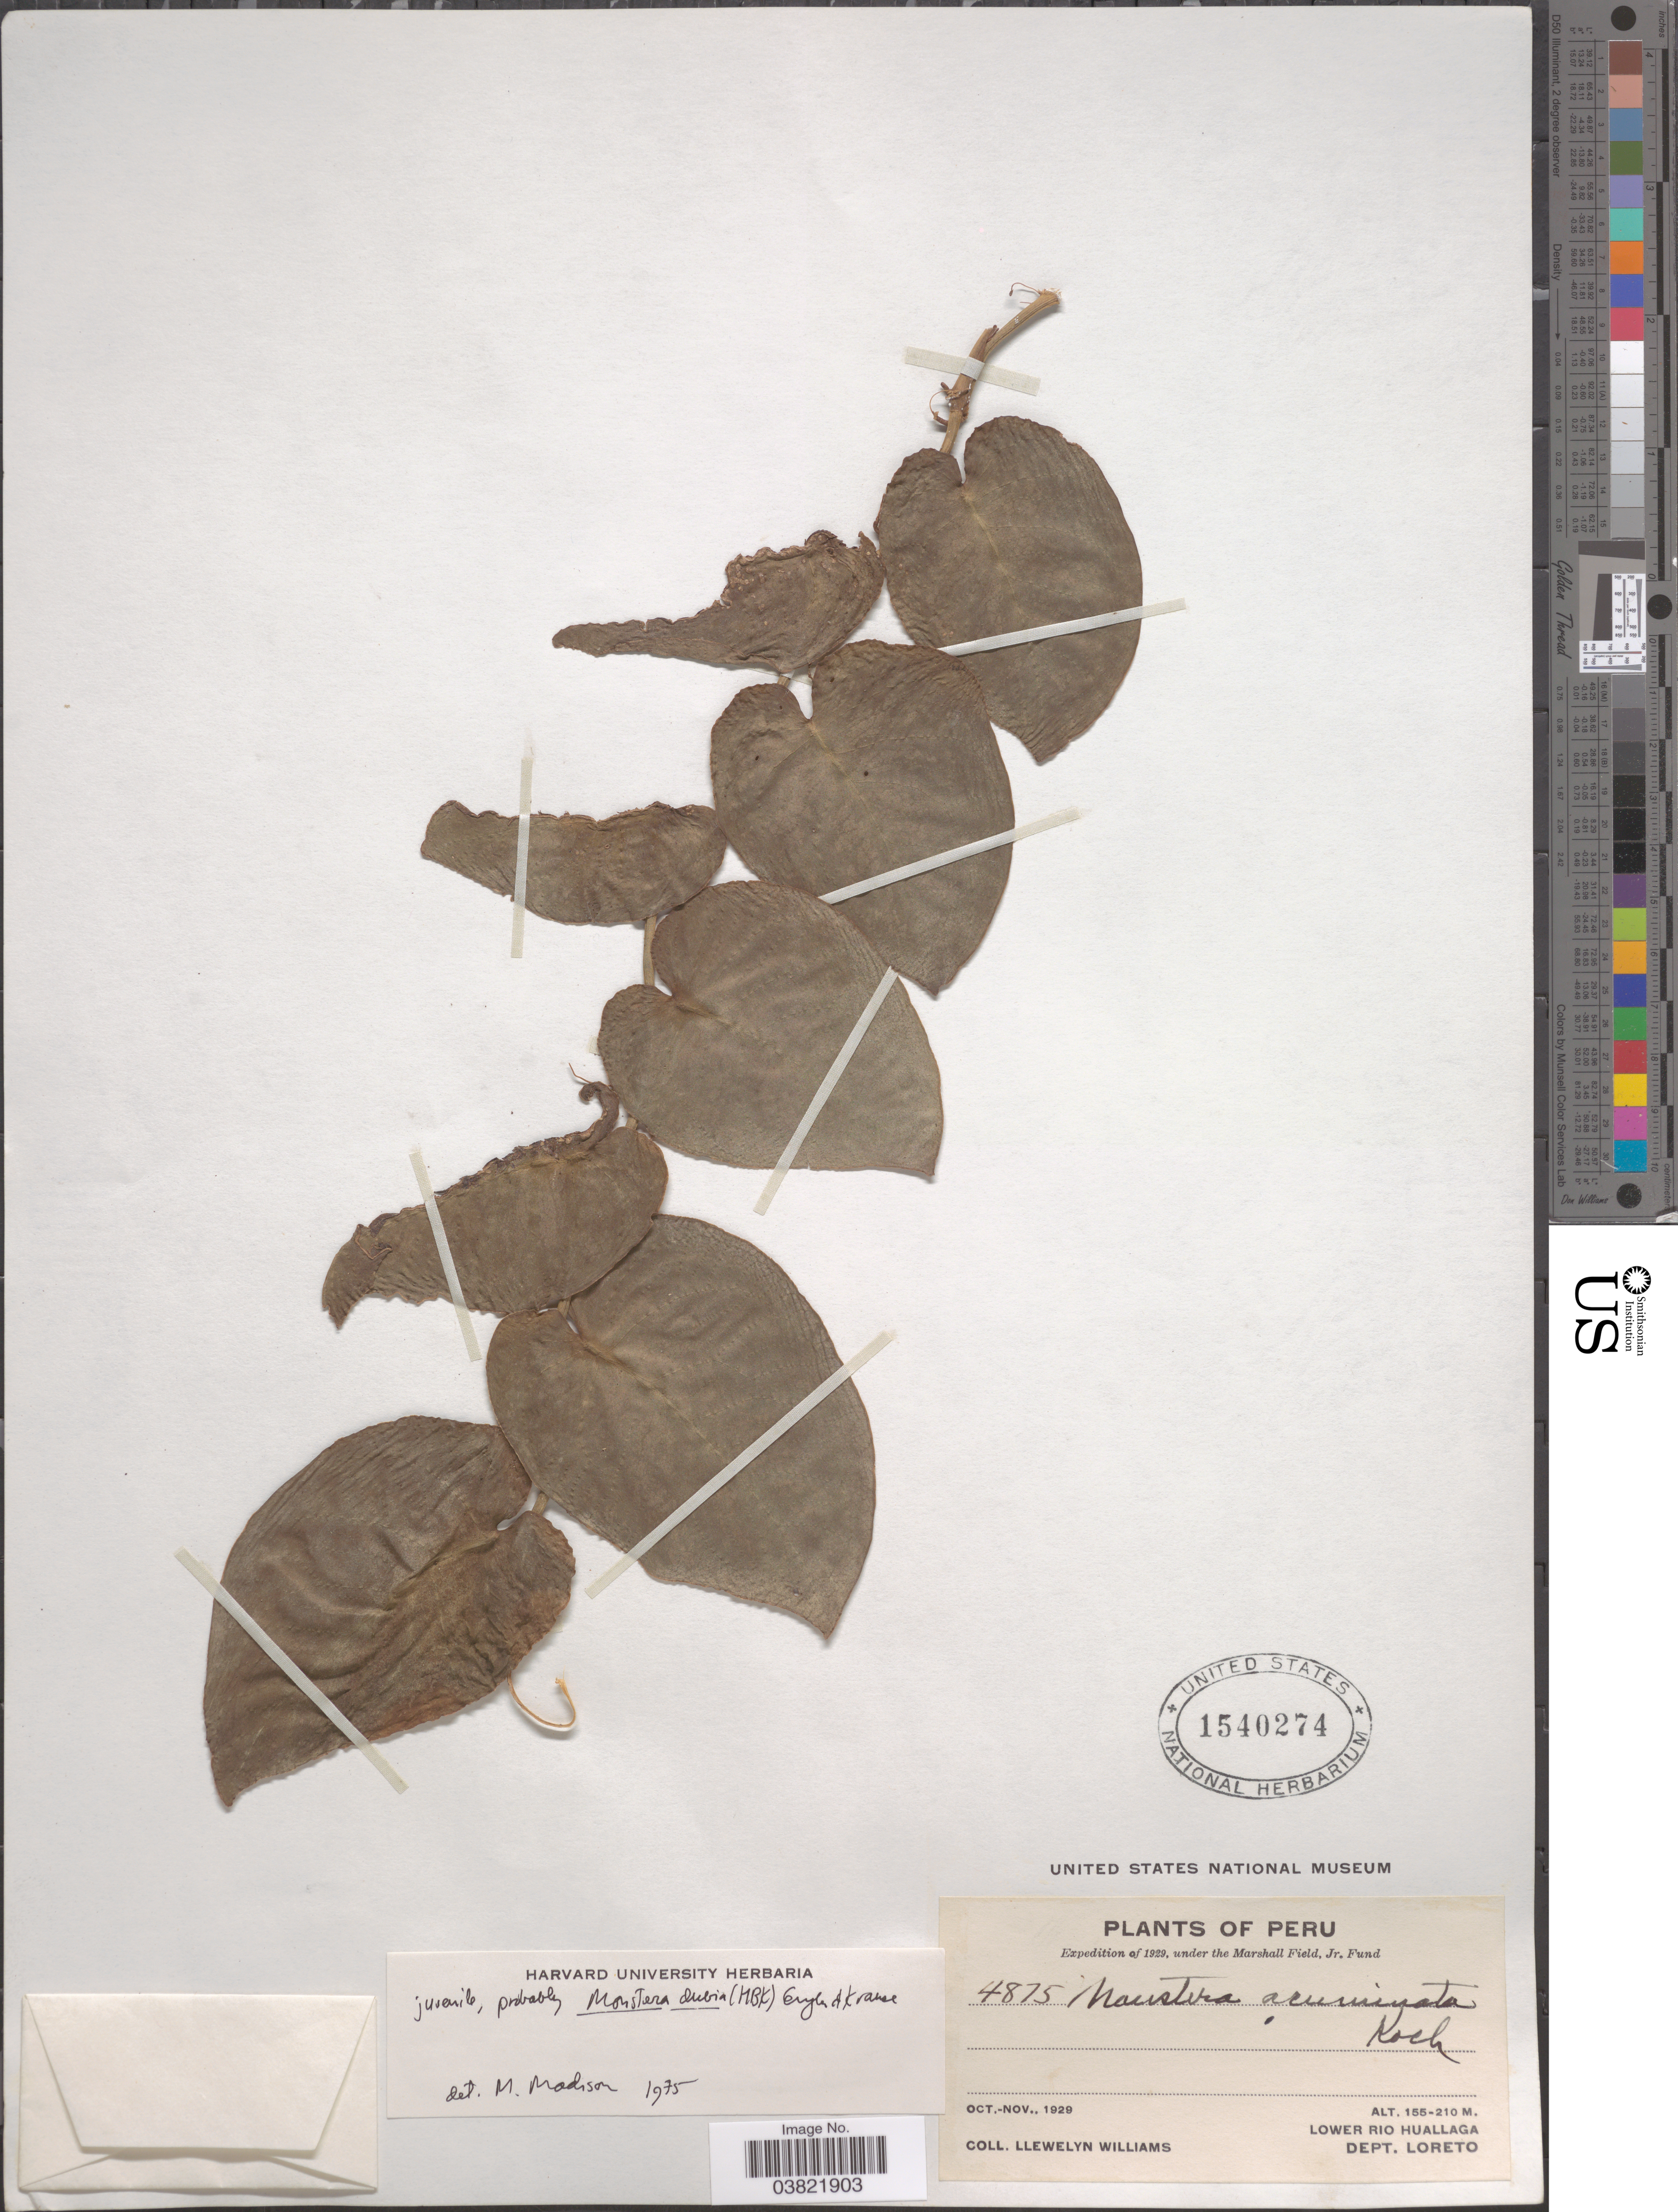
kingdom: Plantae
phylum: Tracheophyta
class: Liliopsida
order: Alismatales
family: Araceae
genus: Monstera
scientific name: Monstera dubia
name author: (Kunth) Engl. & K. Krause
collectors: Ll. Williams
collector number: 4875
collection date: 1929-10/1929-11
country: Peru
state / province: Loreto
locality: Lower Rio Huallaga. Dept. Loreto.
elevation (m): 155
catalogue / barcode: US 1540274